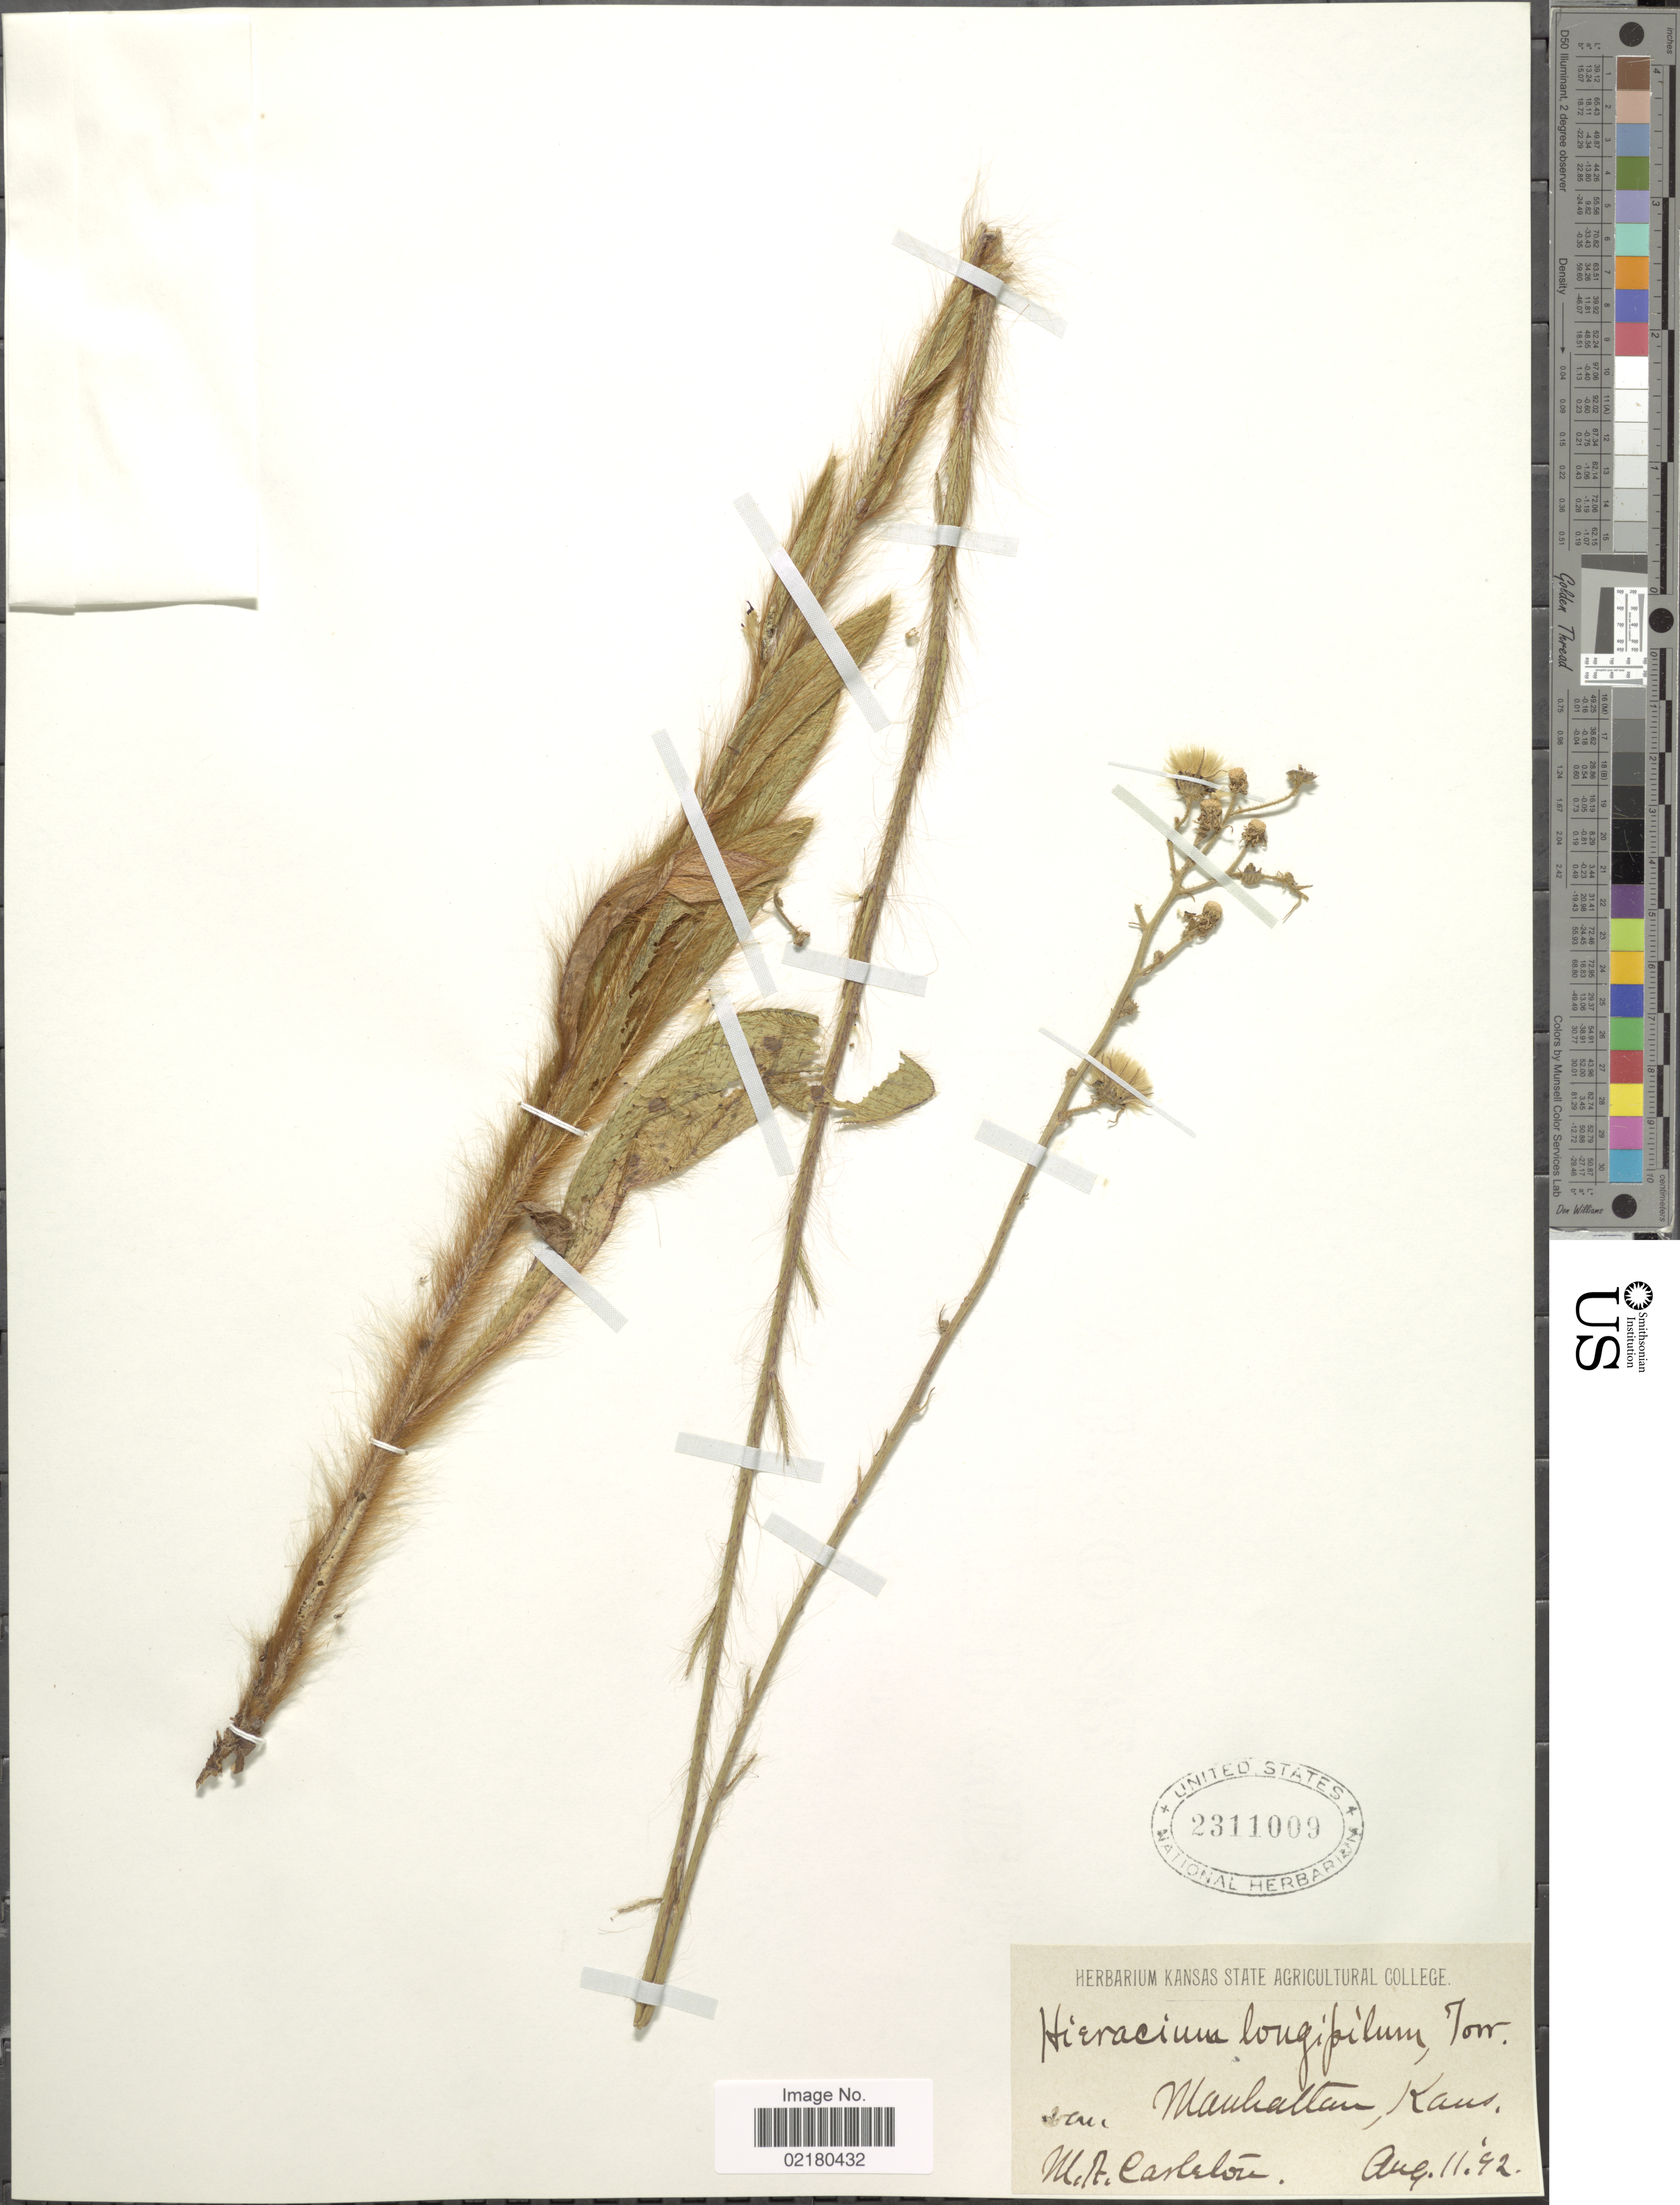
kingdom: Plantae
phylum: Tracheophyta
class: Magnoliopsida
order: Asterales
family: Asteraceae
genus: Hieracium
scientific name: Hieracium longipilum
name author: Torr. ex Hook.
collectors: M. A. Carleton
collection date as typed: Transcribed d/m/y: 11/8/92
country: United States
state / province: Kansas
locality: Manhattan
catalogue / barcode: US 2311009